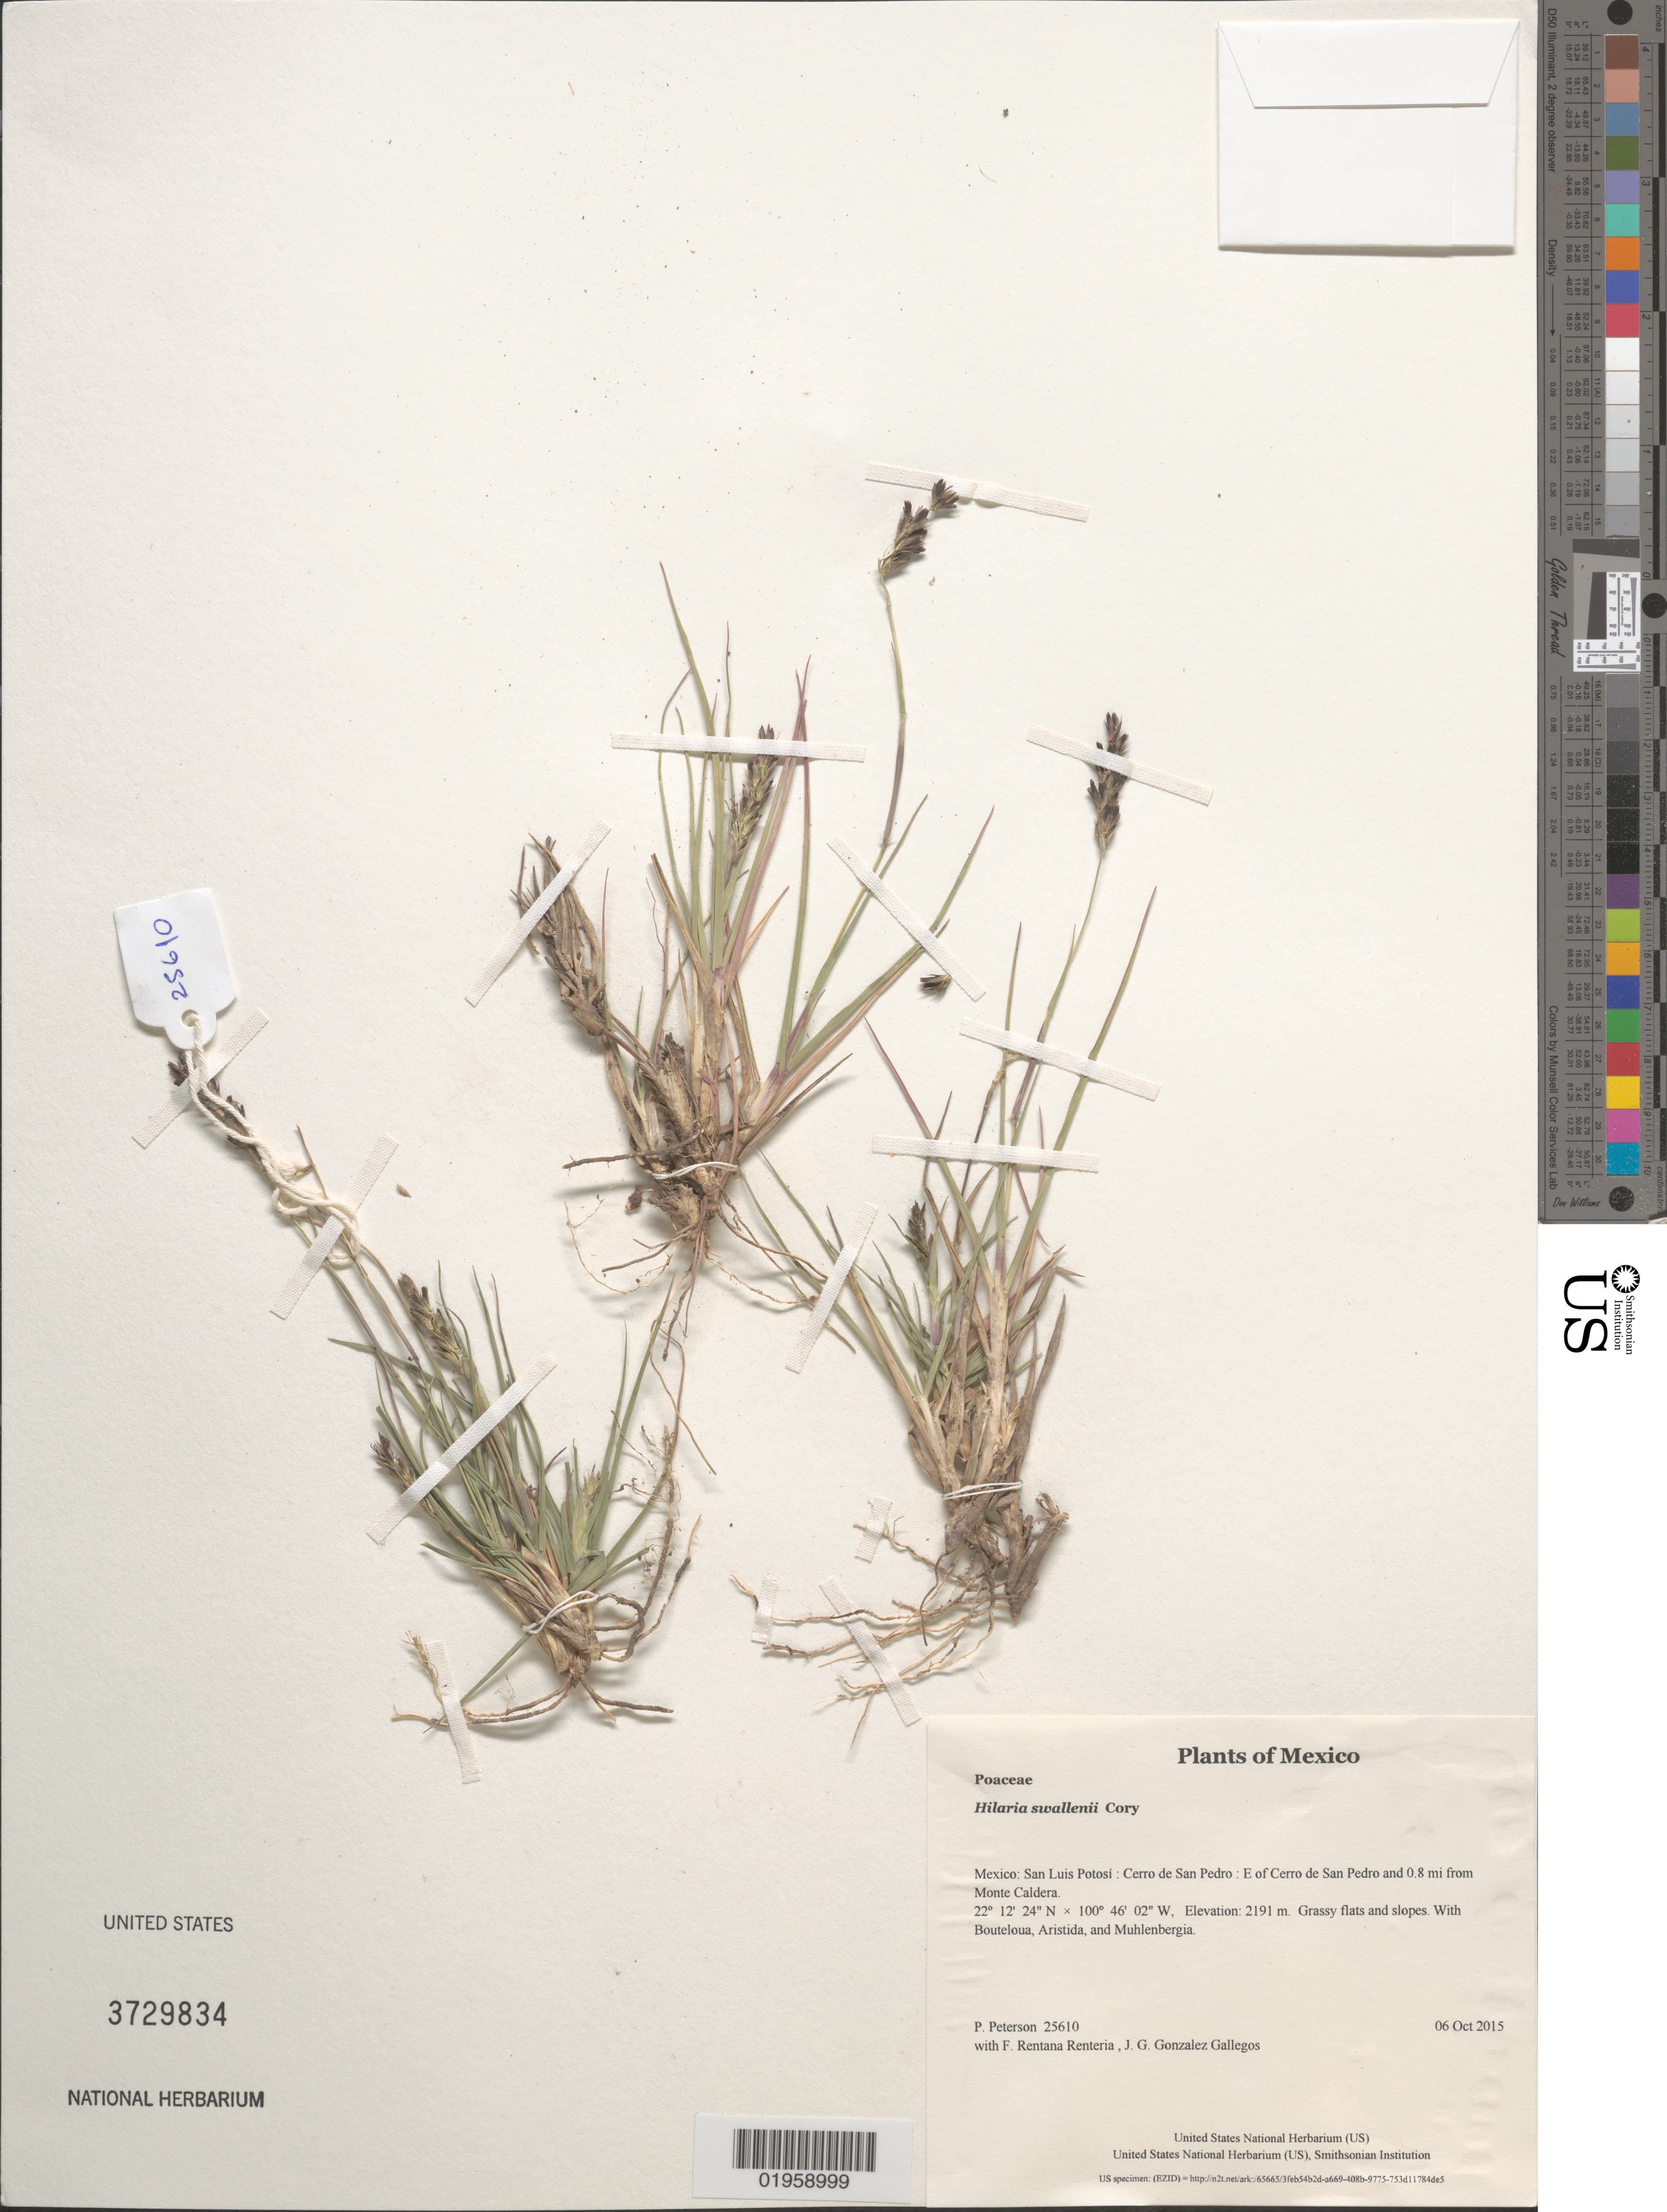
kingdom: Plantae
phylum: Tracheophyta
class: Liliopsida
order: Poales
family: Poaceae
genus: Hilaria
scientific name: Hilaria swallenii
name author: Cory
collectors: P. M. Peterson, F. Rentana Renteria & J. G. Gonzalez Gallegos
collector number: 25610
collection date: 2015-10-06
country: Mexico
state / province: San Luis Potosí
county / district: Cerro de San Pedro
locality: E of Cerro de San Pedro and 0.8 mi from Monte Caldera.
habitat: Grassy flats and slopes.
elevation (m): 2191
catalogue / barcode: US 3729834